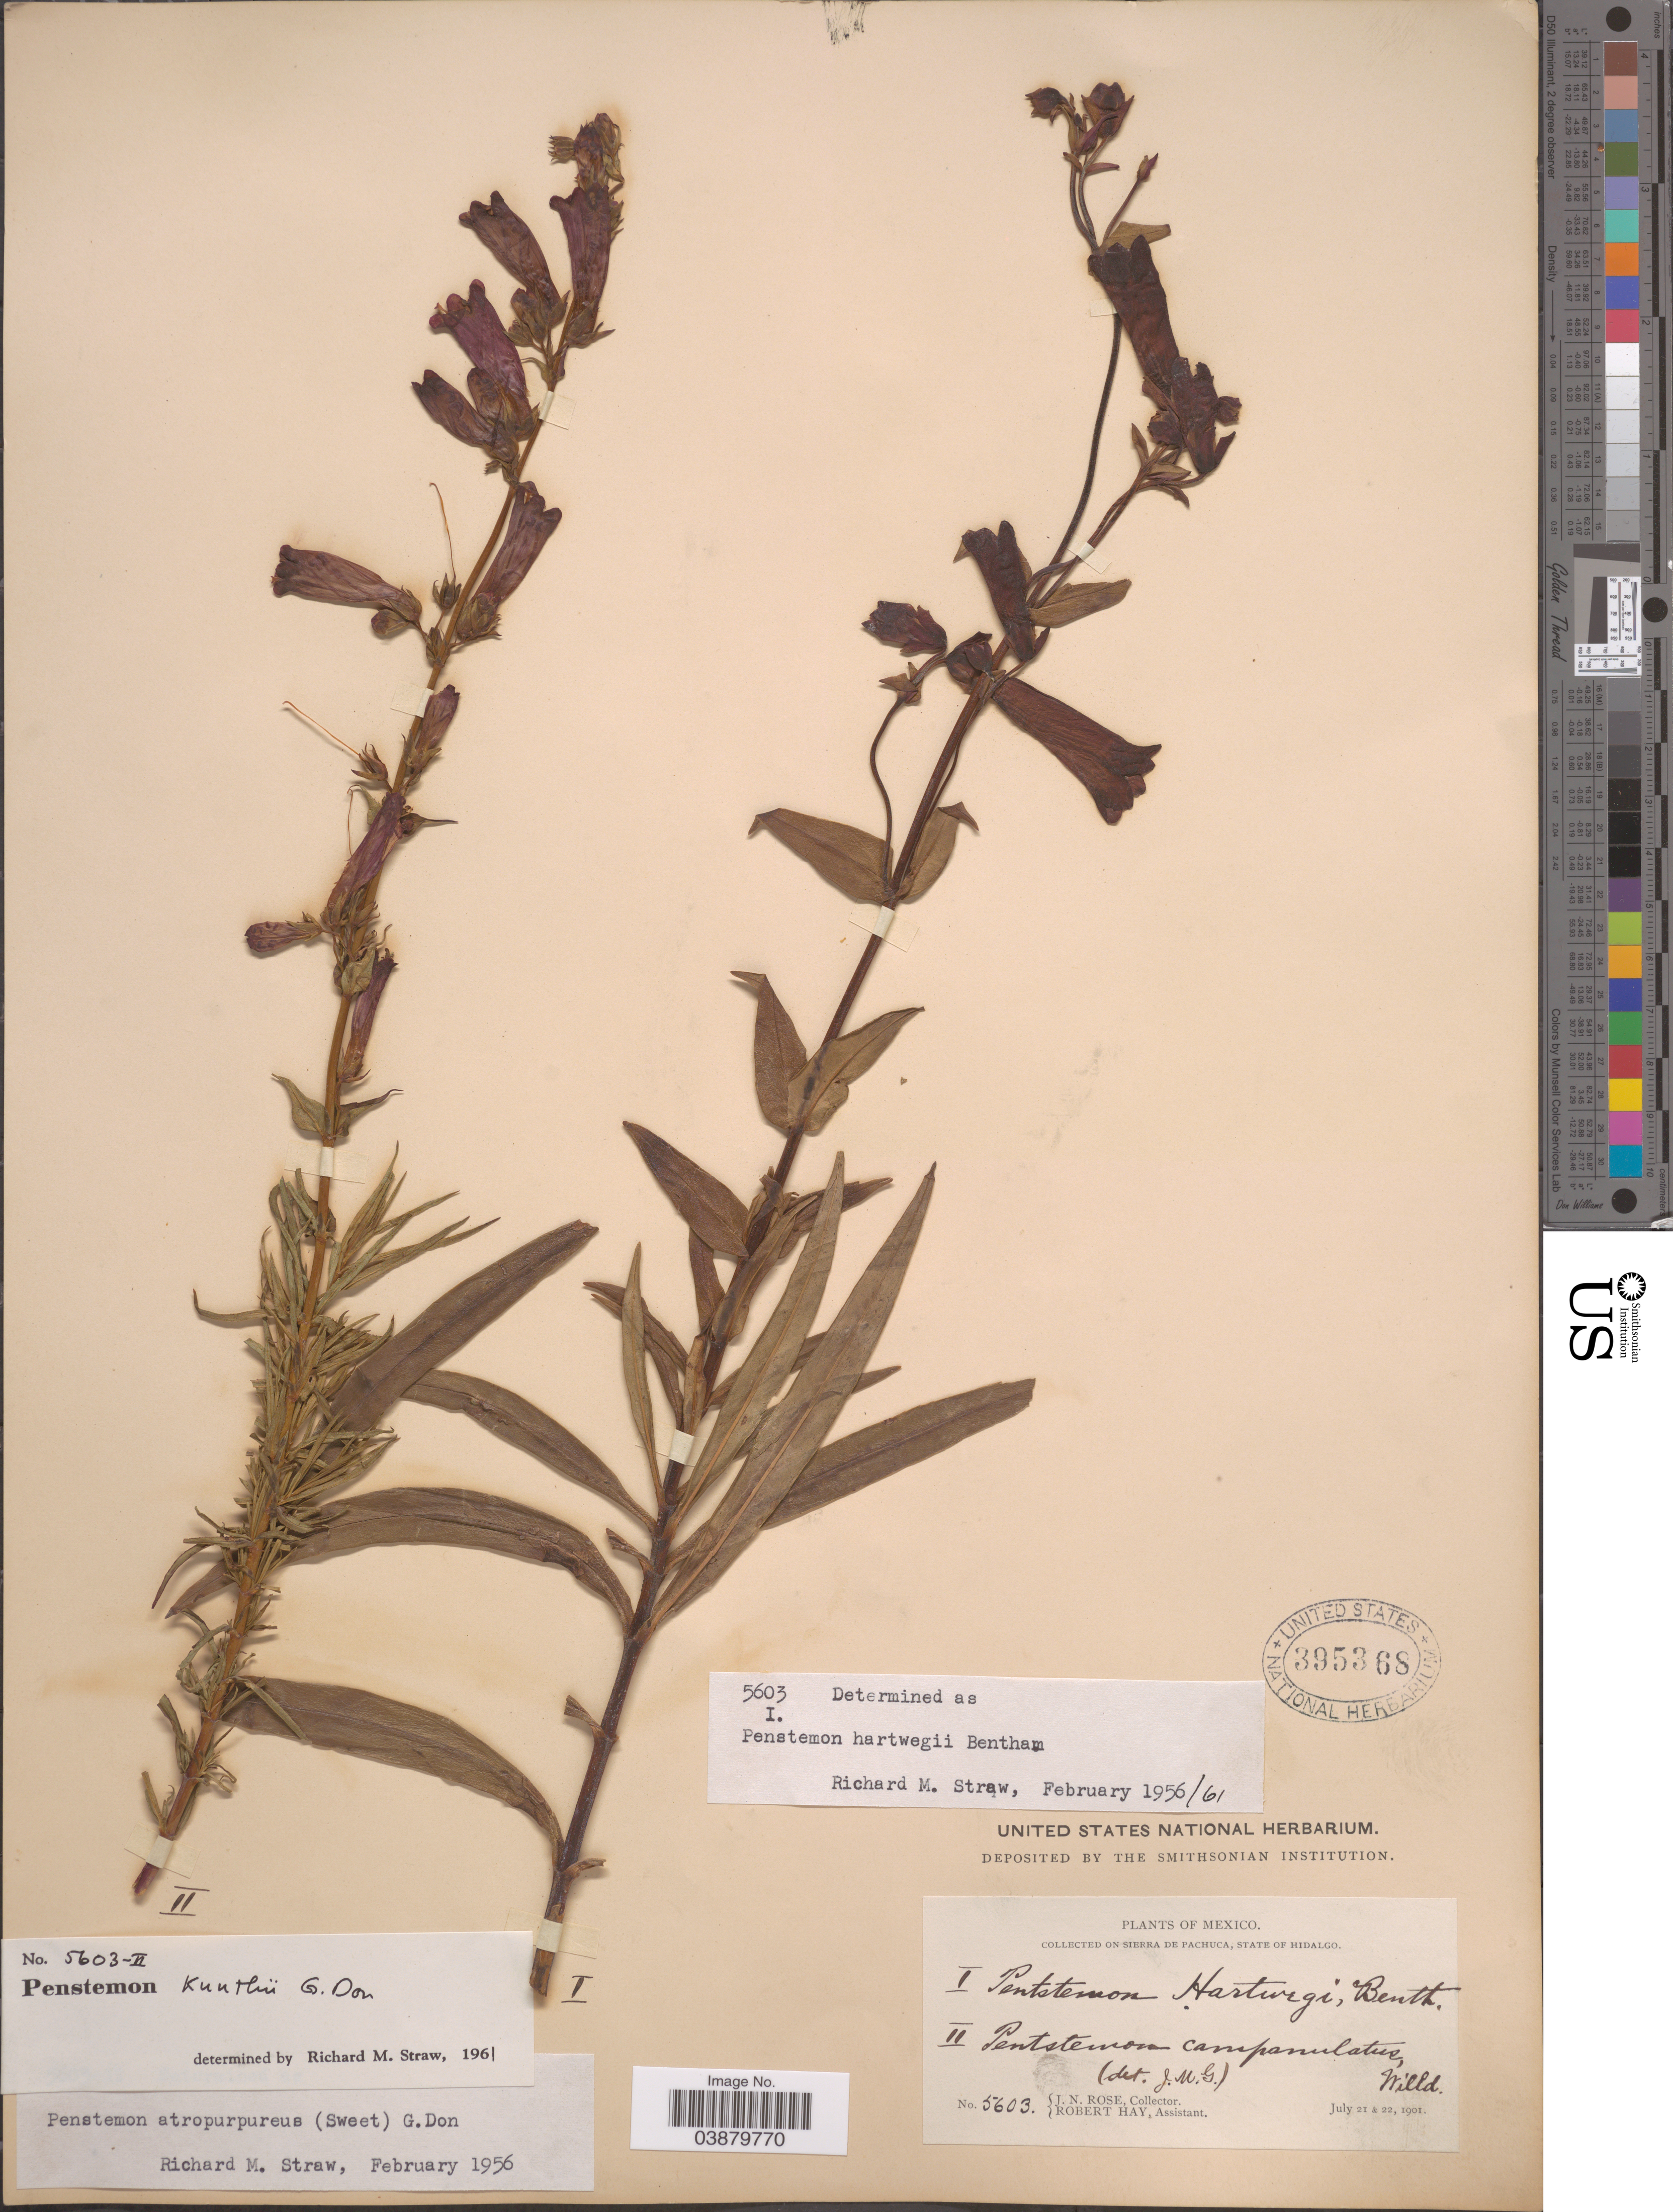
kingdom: Plantae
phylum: Tracheophyta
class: Magnoliopsida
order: Lamiales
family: Plantaginaceae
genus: Penstemon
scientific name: Penstemon kunthii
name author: G. Don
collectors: J. N. Rose & R. Hay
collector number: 5603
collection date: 1901-07-20/1901-07-22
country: Mexico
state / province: Hidalgo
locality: On Sierra de Pachuca.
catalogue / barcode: US 395368